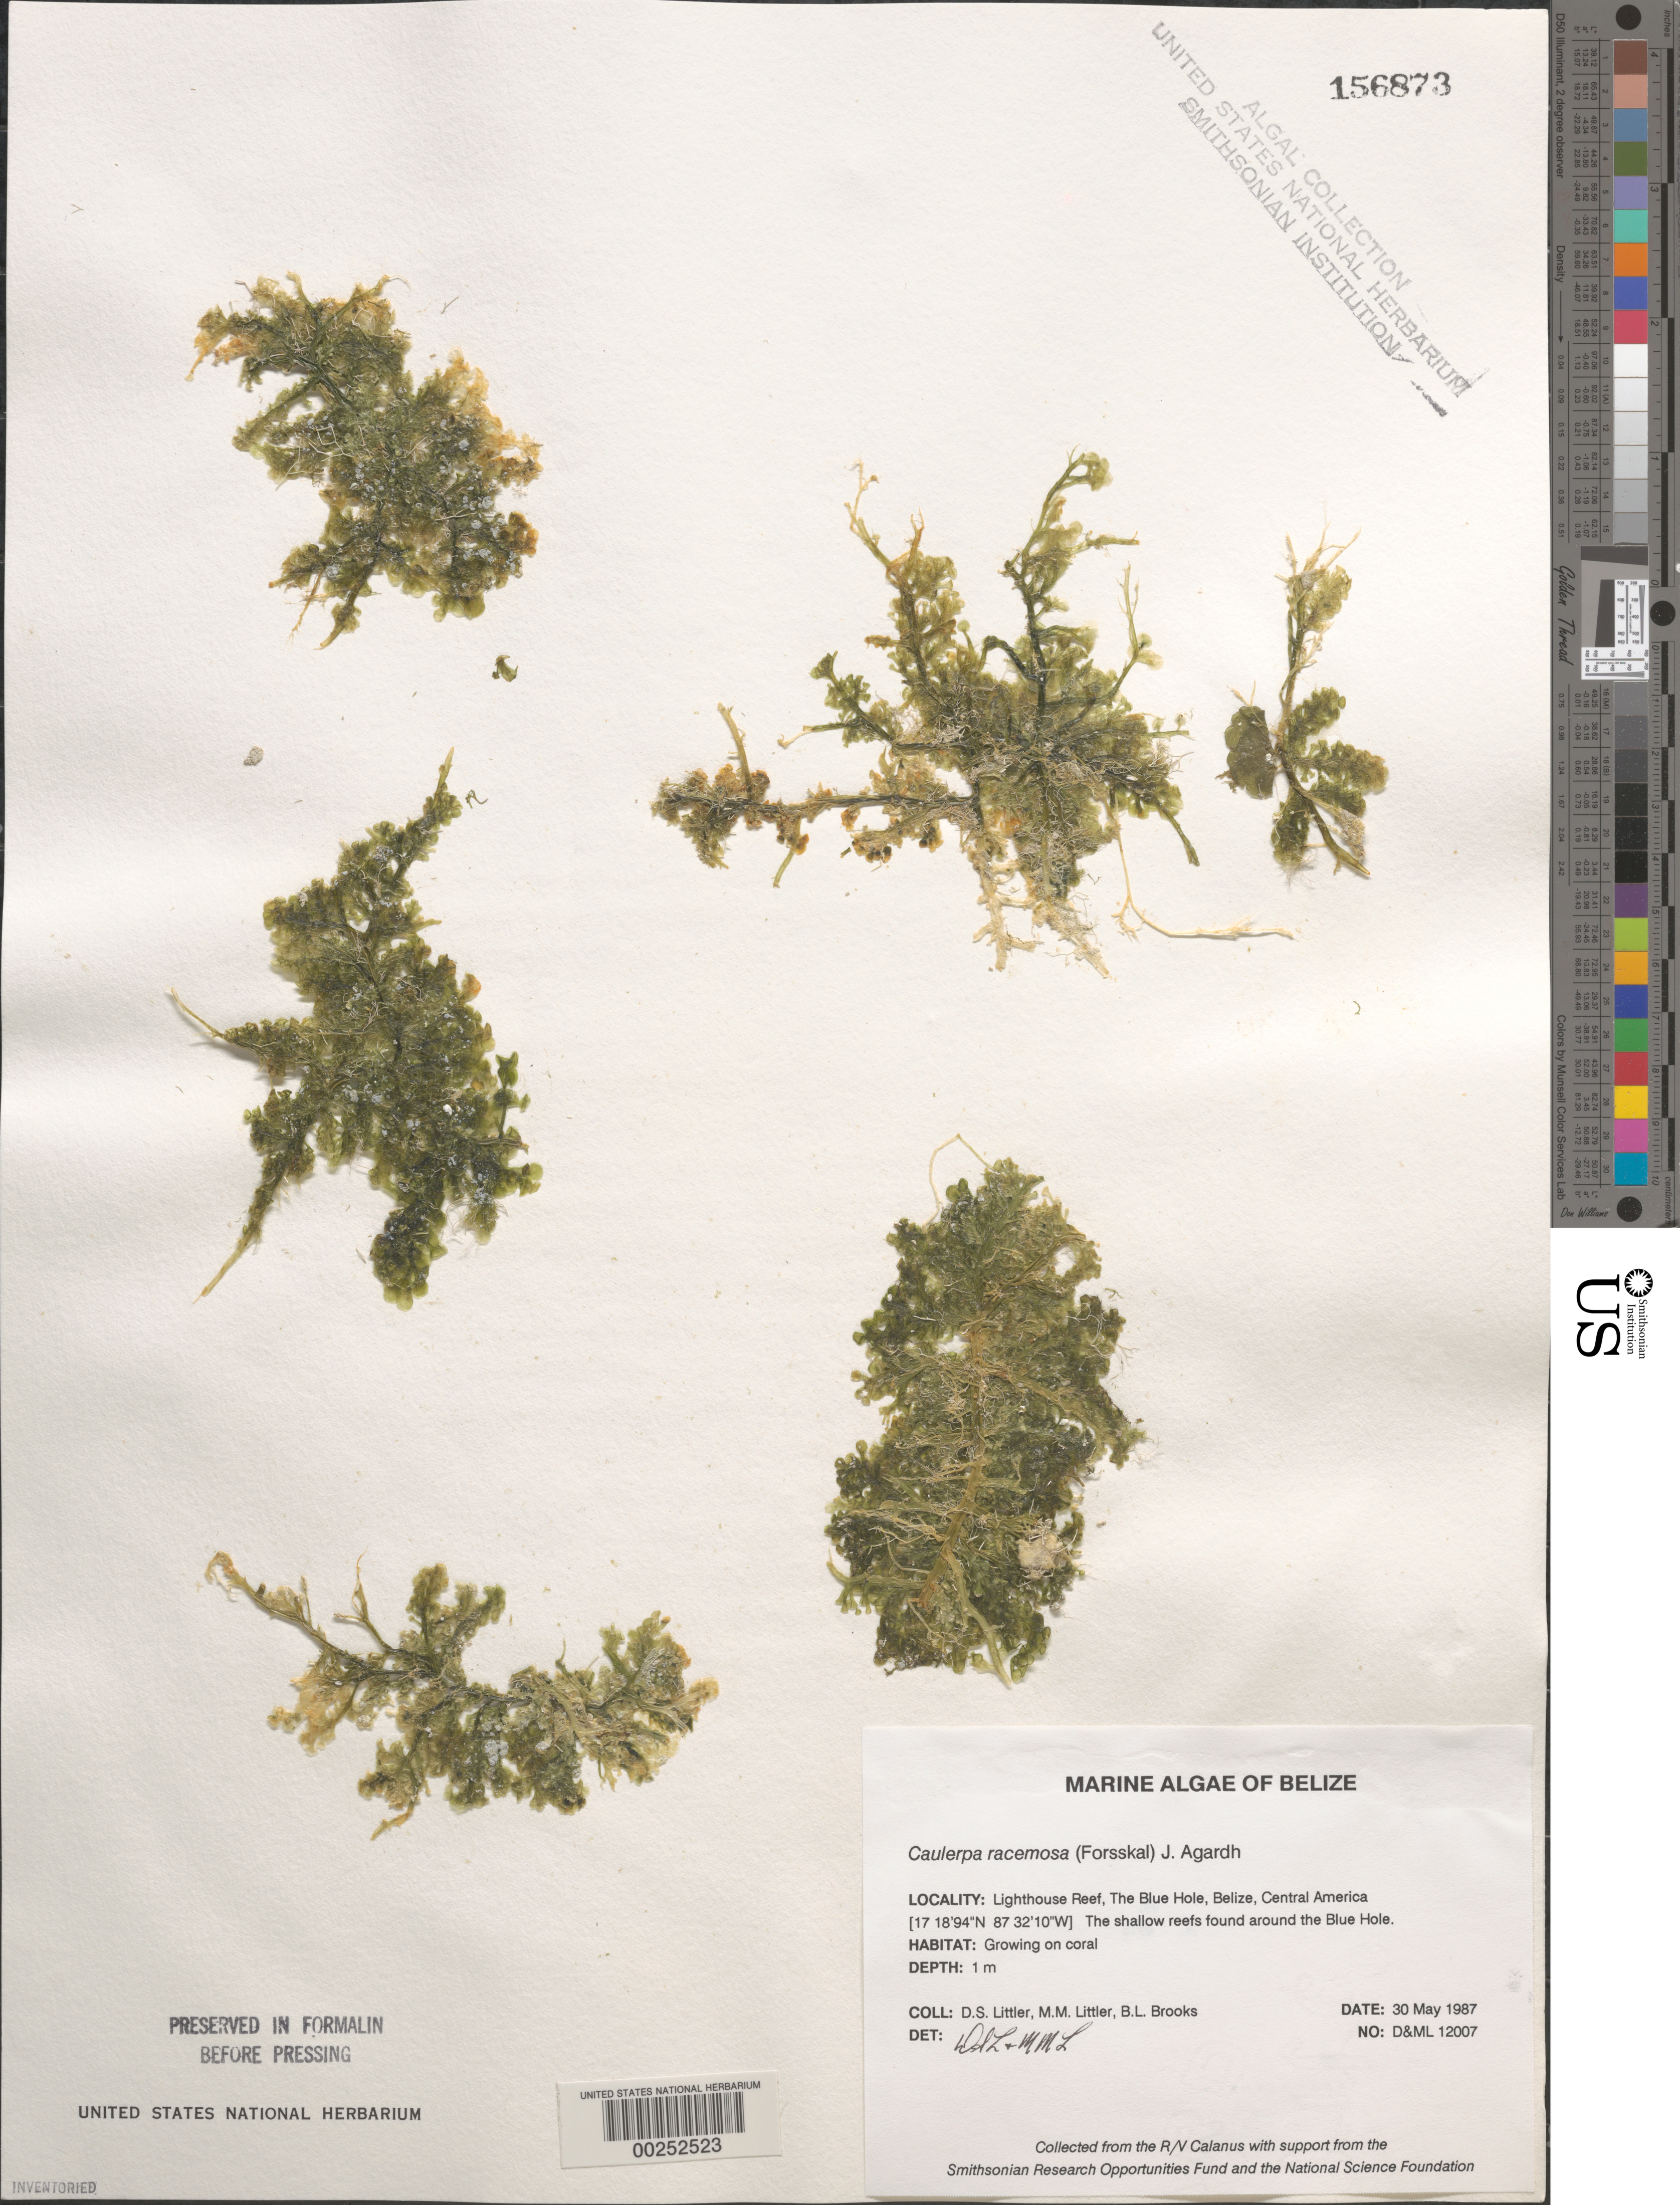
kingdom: Plantae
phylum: Chlorophyta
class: Ulvophyceae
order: Bryopsidales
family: Caulerpaceae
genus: Caulerpa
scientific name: Caulerpa racemosa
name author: (Forssk.) J. Agardh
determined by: Littler, D. S.; Littler, M. M.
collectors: D. S. Littler, M. M. Littler & B. Brooks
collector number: D&ML 12007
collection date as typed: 30 May 1987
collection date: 1987-05-30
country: Belize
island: Lighthouse Reef Atoll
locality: The Blue Hole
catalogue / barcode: US 156873